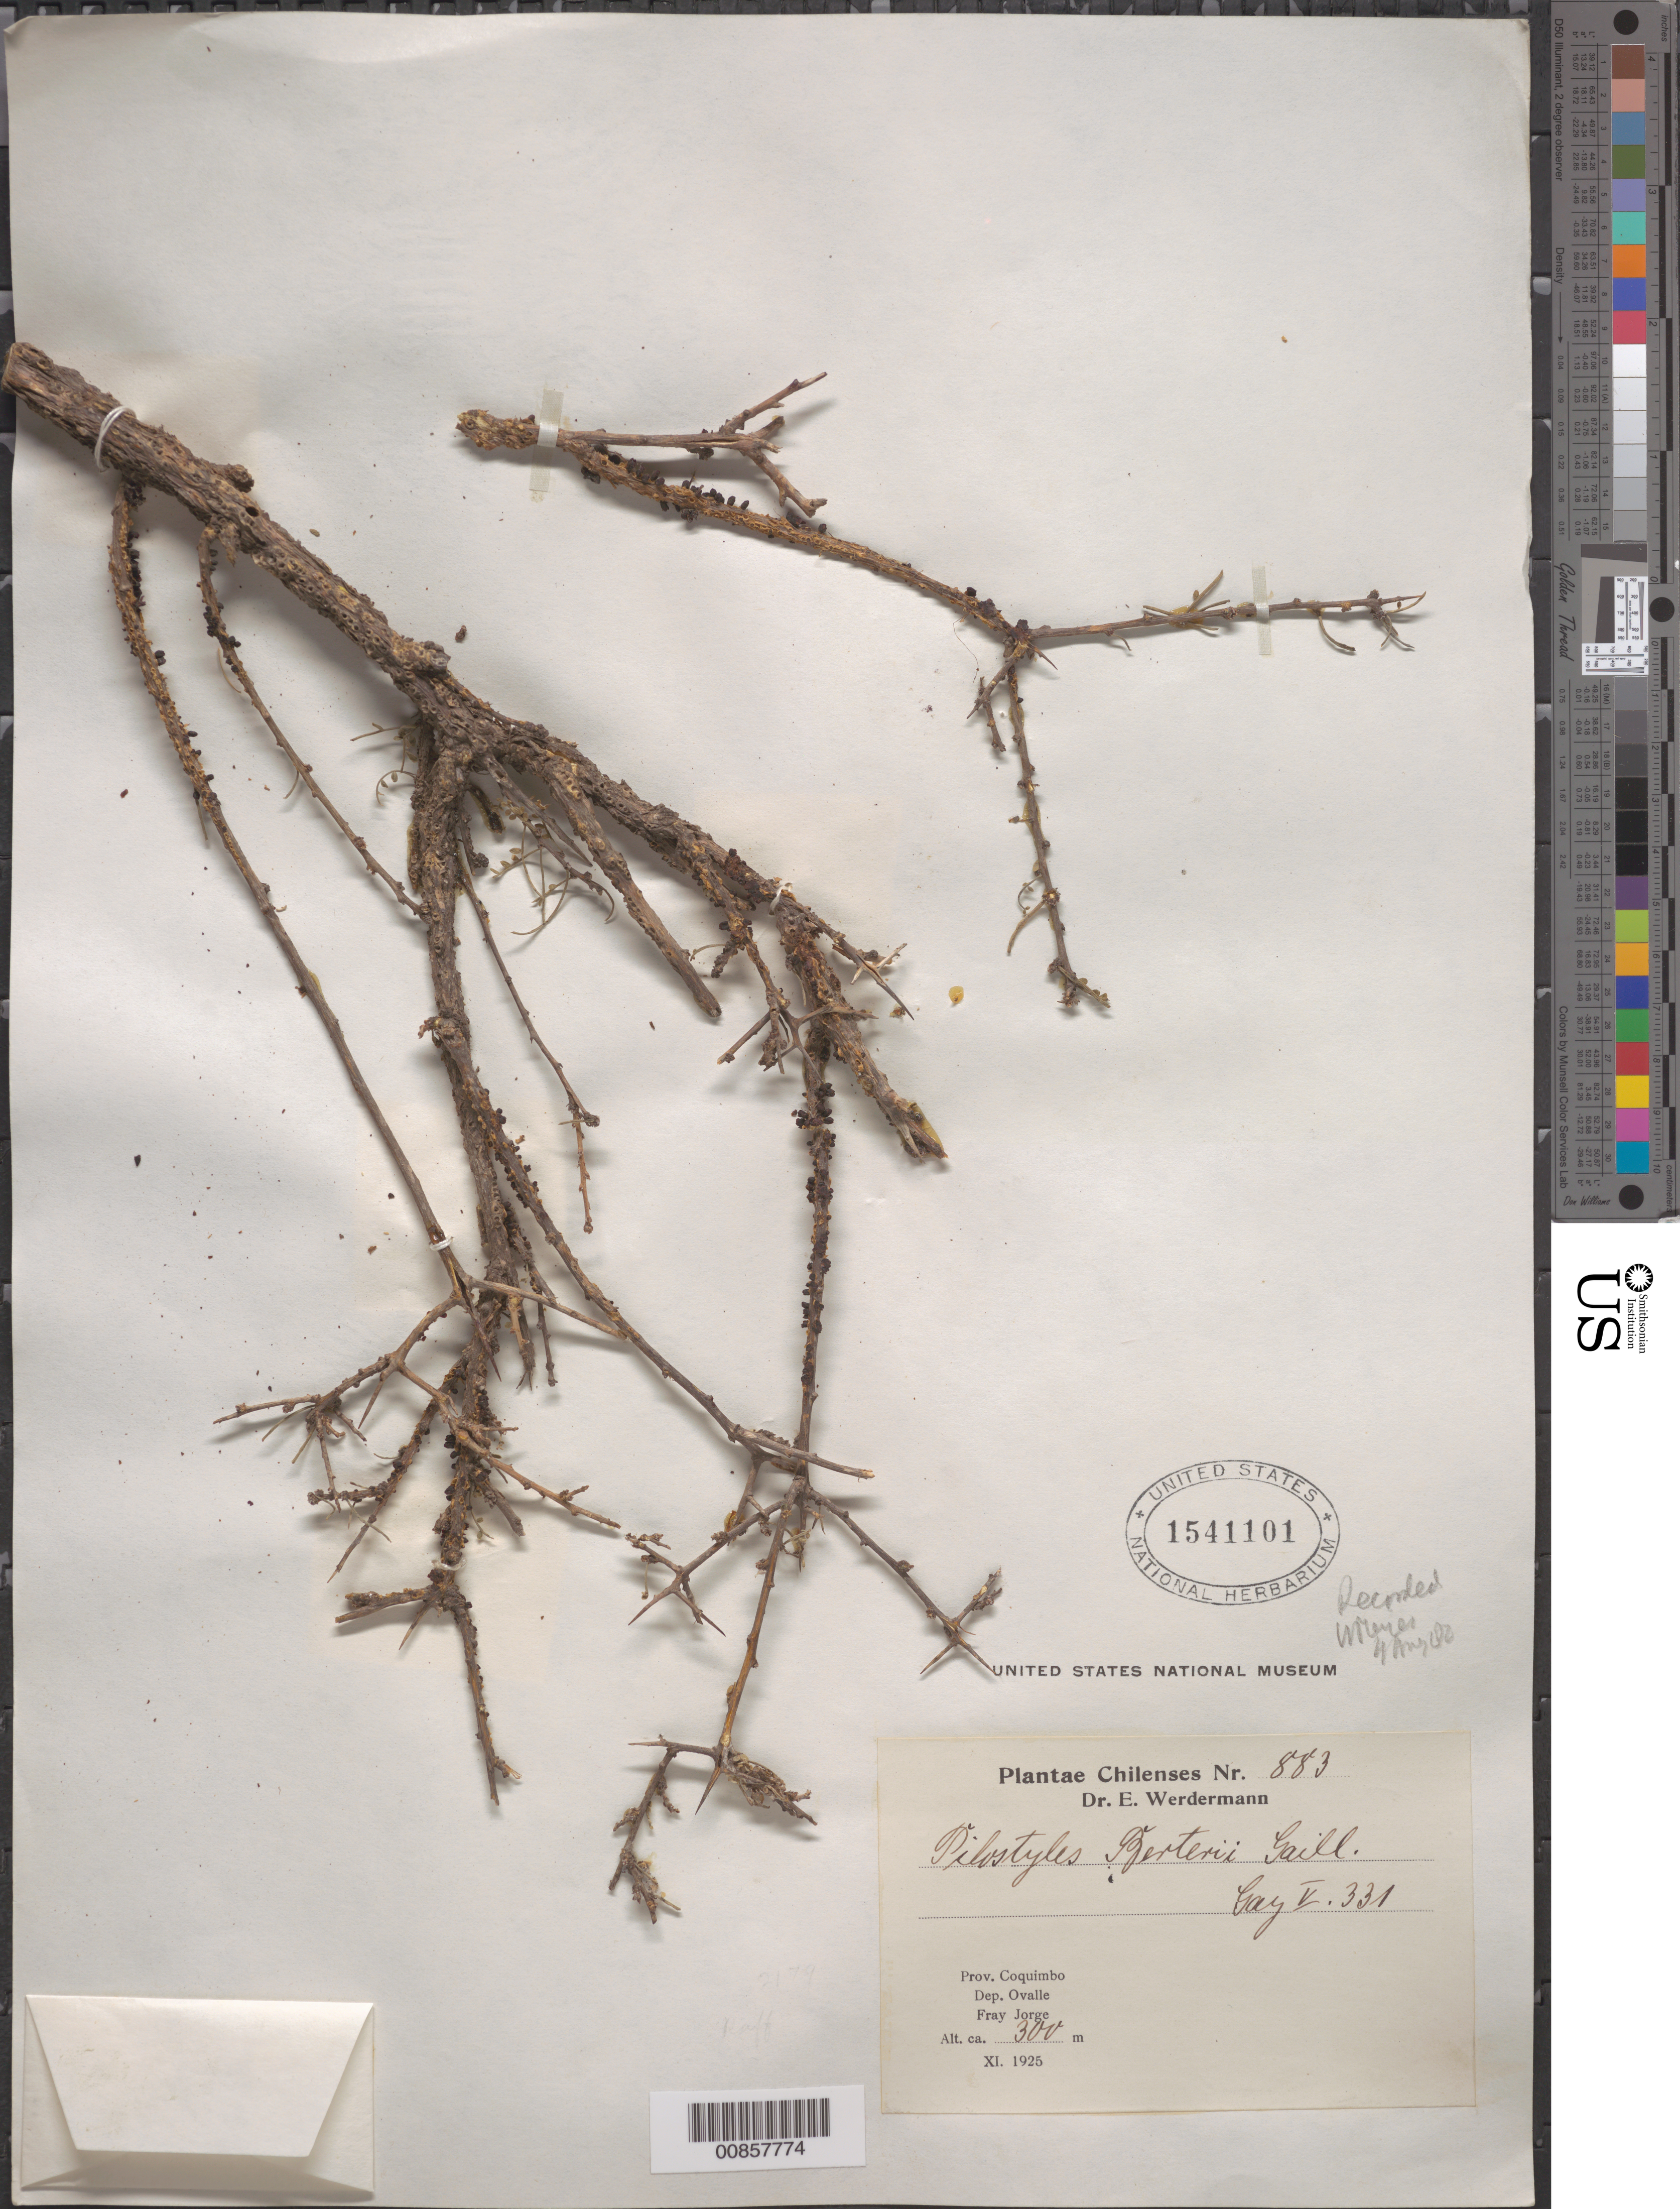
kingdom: Plantae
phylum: Tracheophyta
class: Magnoliopsida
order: Cucurbitales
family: Apodanthaceae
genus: Pilostyles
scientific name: Pilostyles berteroi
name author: Guill.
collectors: E. Werdermann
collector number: Pl. Chilensis 883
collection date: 1925-11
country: Chile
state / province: Coquimbo (IV)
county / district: Ovalle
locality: Fray Jorge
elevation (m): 300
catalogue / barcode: US 1541101